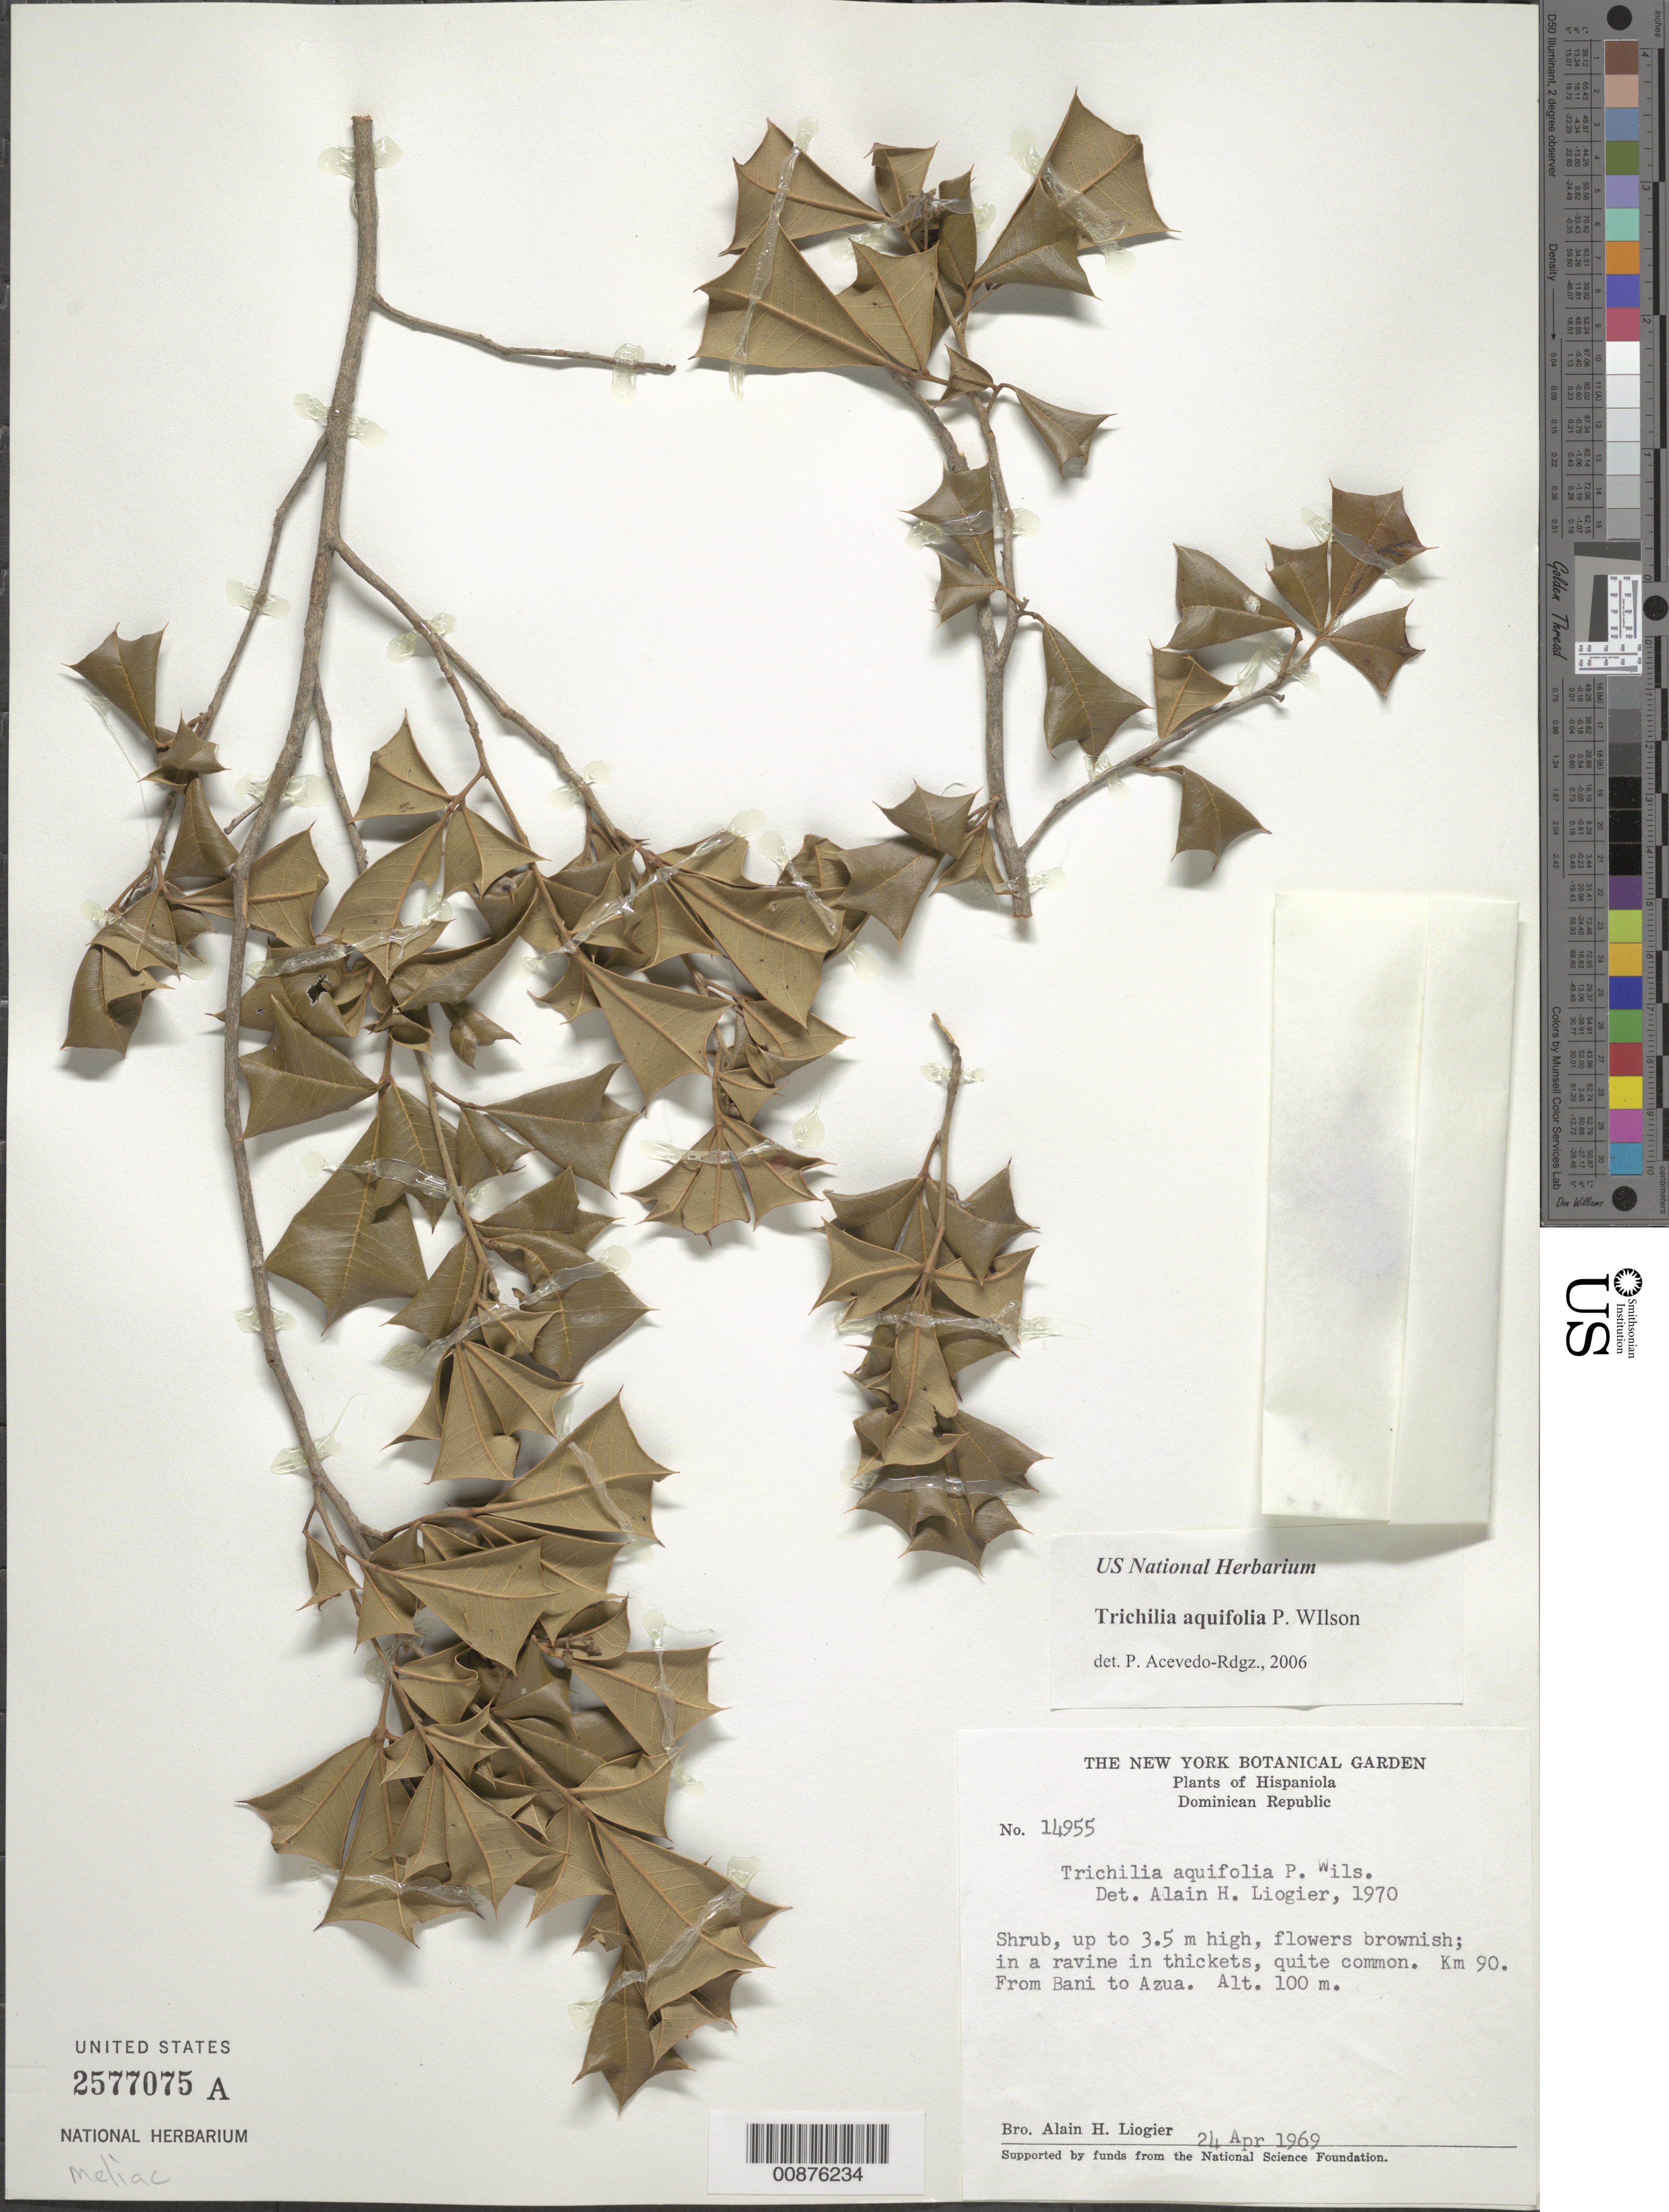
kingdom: Plantae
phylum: Tracheophyta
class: Magnoliopsida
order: Sapindales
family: Meliaceae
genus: Trichilia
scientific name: Trichilia aquifolia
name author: P. Wilson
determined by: Acevedo-Rodríguez, P., (BOT), Smithsonian Institution - National Museum of Natural History (UNITED STATES)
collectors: A. H. Liogier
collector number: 14955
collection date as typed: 24 Apr 1969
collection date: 1969-04-24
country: Dominican Republic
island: Hispaniola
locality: Km. 90 from Bani to Azua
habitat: In a ravine, in thickets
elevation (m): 100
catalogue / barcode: US 2577075